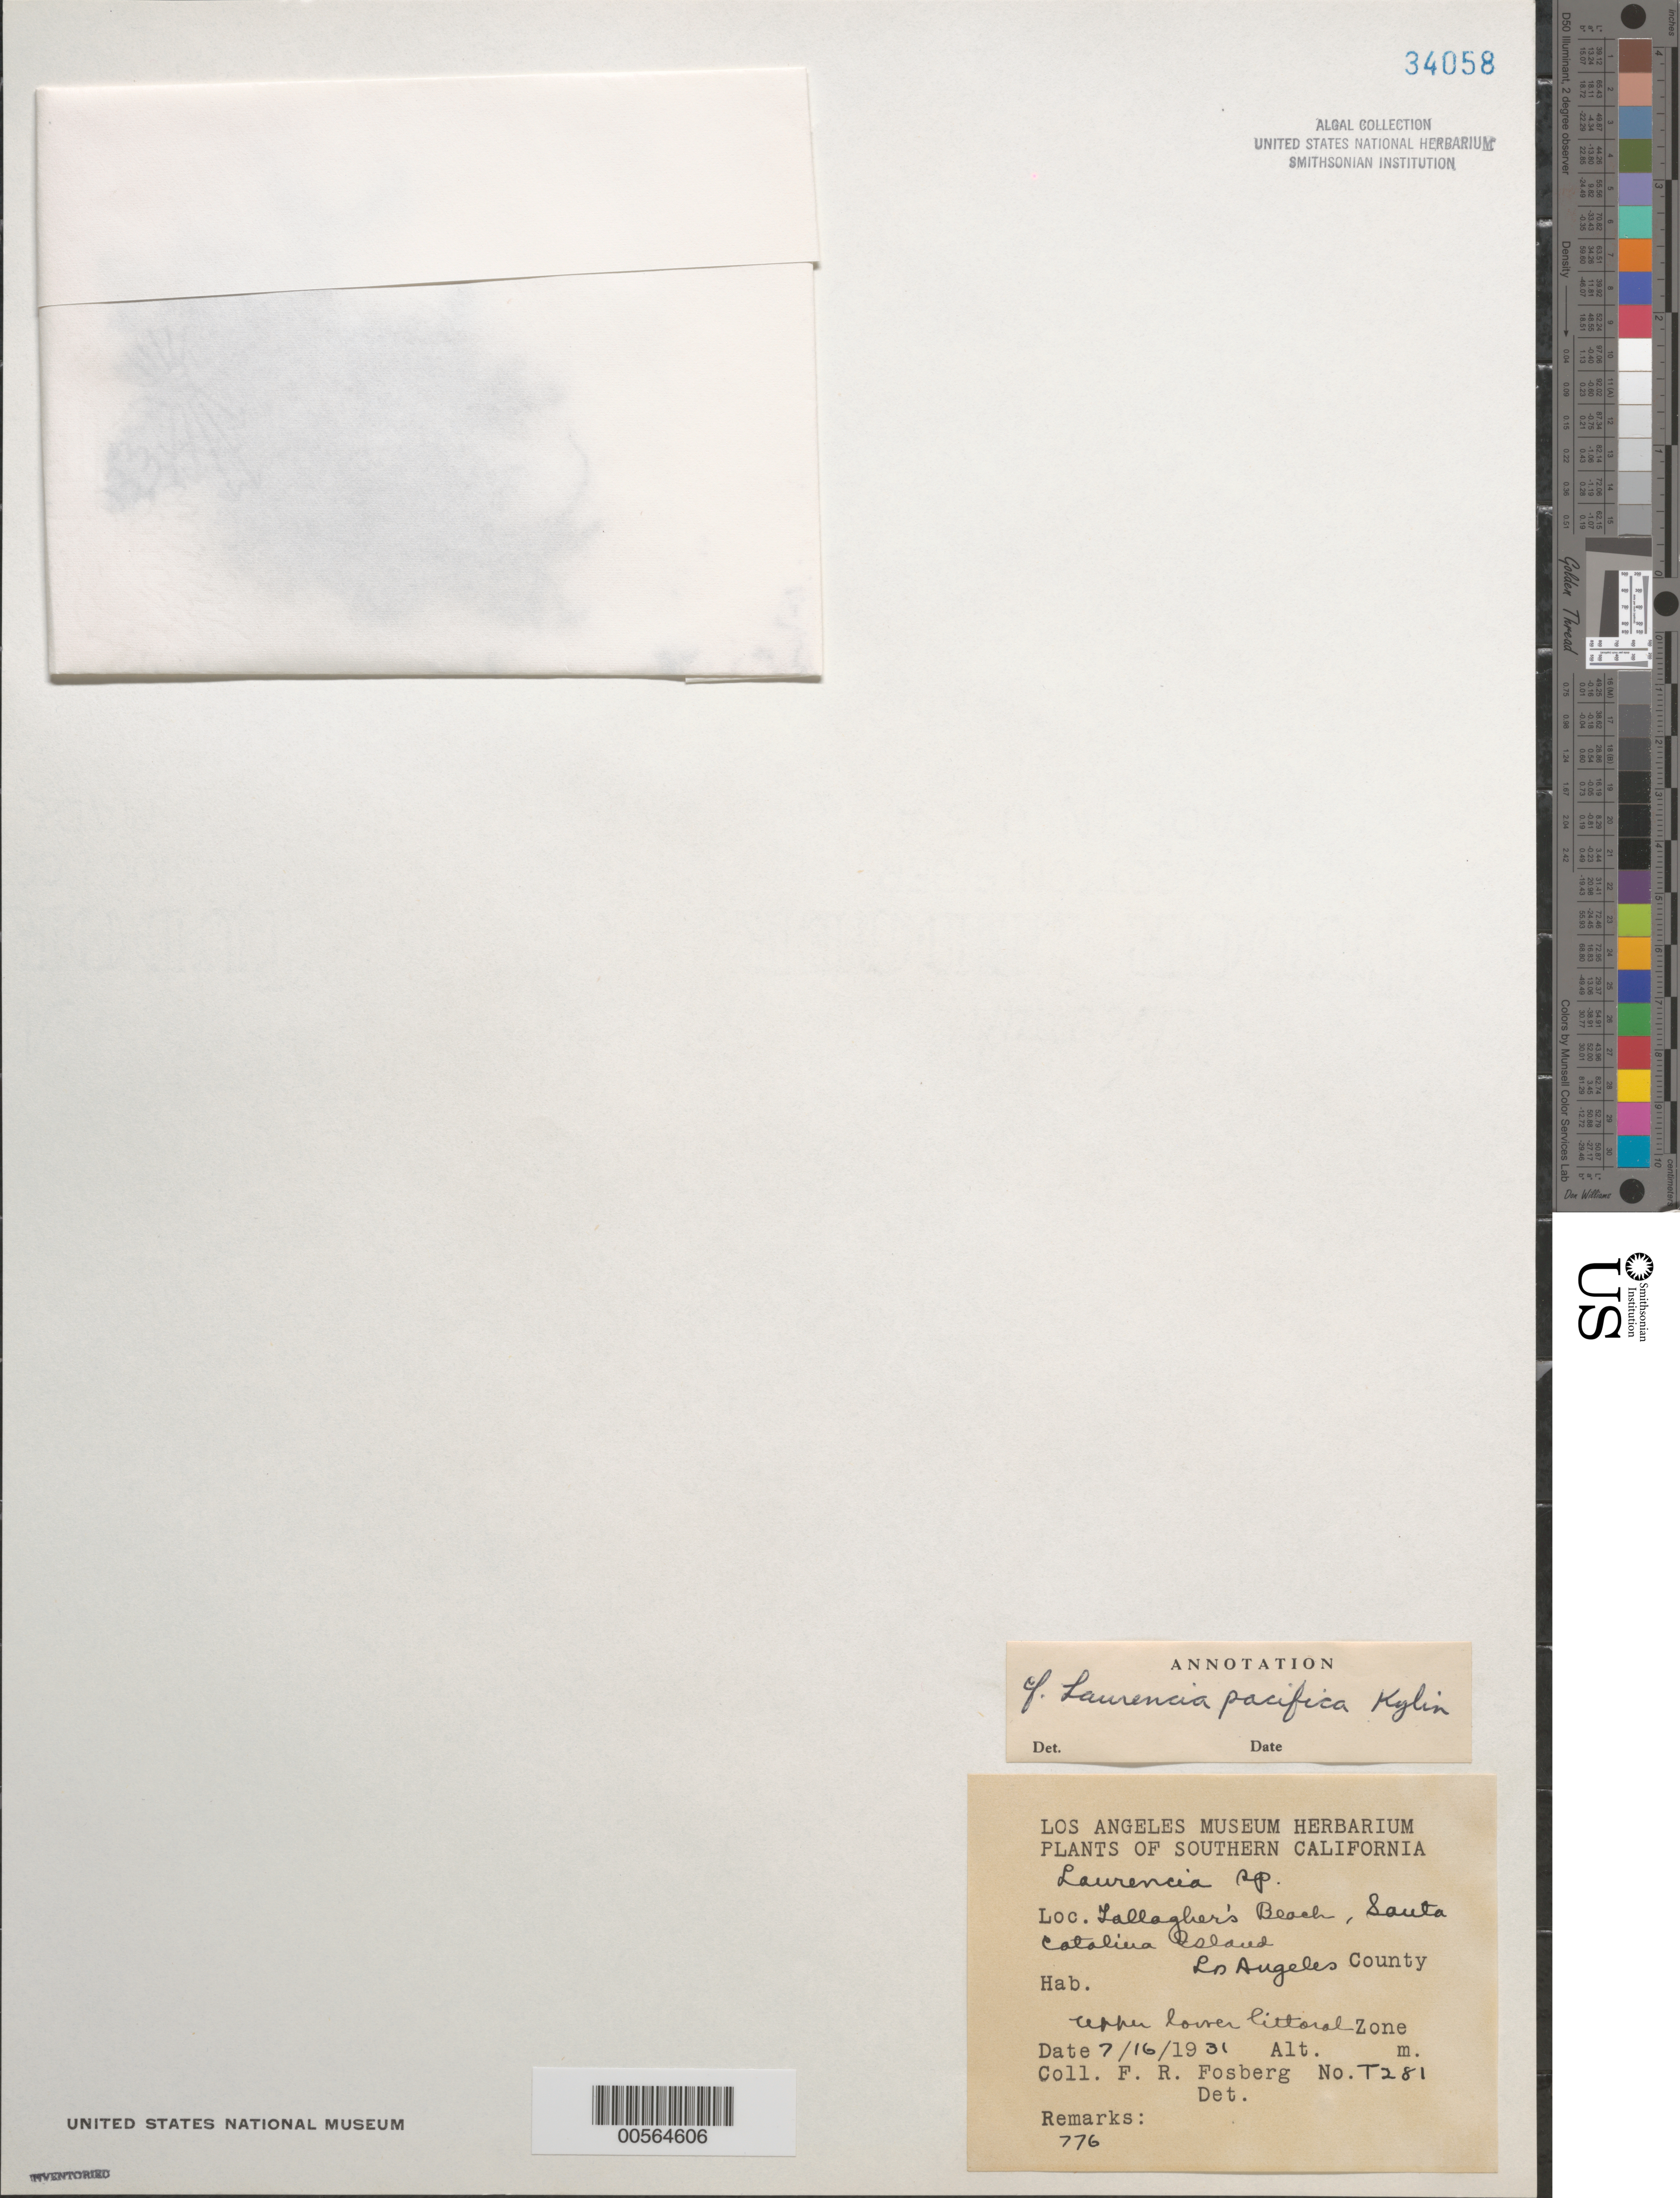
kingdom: Plantae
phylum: Rhodophyta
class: Florideophyceae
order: Ceramiales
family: Rhodomelaceae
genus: Laurencia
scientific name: Laurencia pacifica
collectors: F. R. Fosberg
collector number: T281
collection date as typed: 16 Jul 1931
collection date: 1931-07-16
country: United States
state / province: California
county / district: Los Angeles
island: Santa Catalina Island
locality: Gallagher's Beach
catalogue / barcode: US 34058